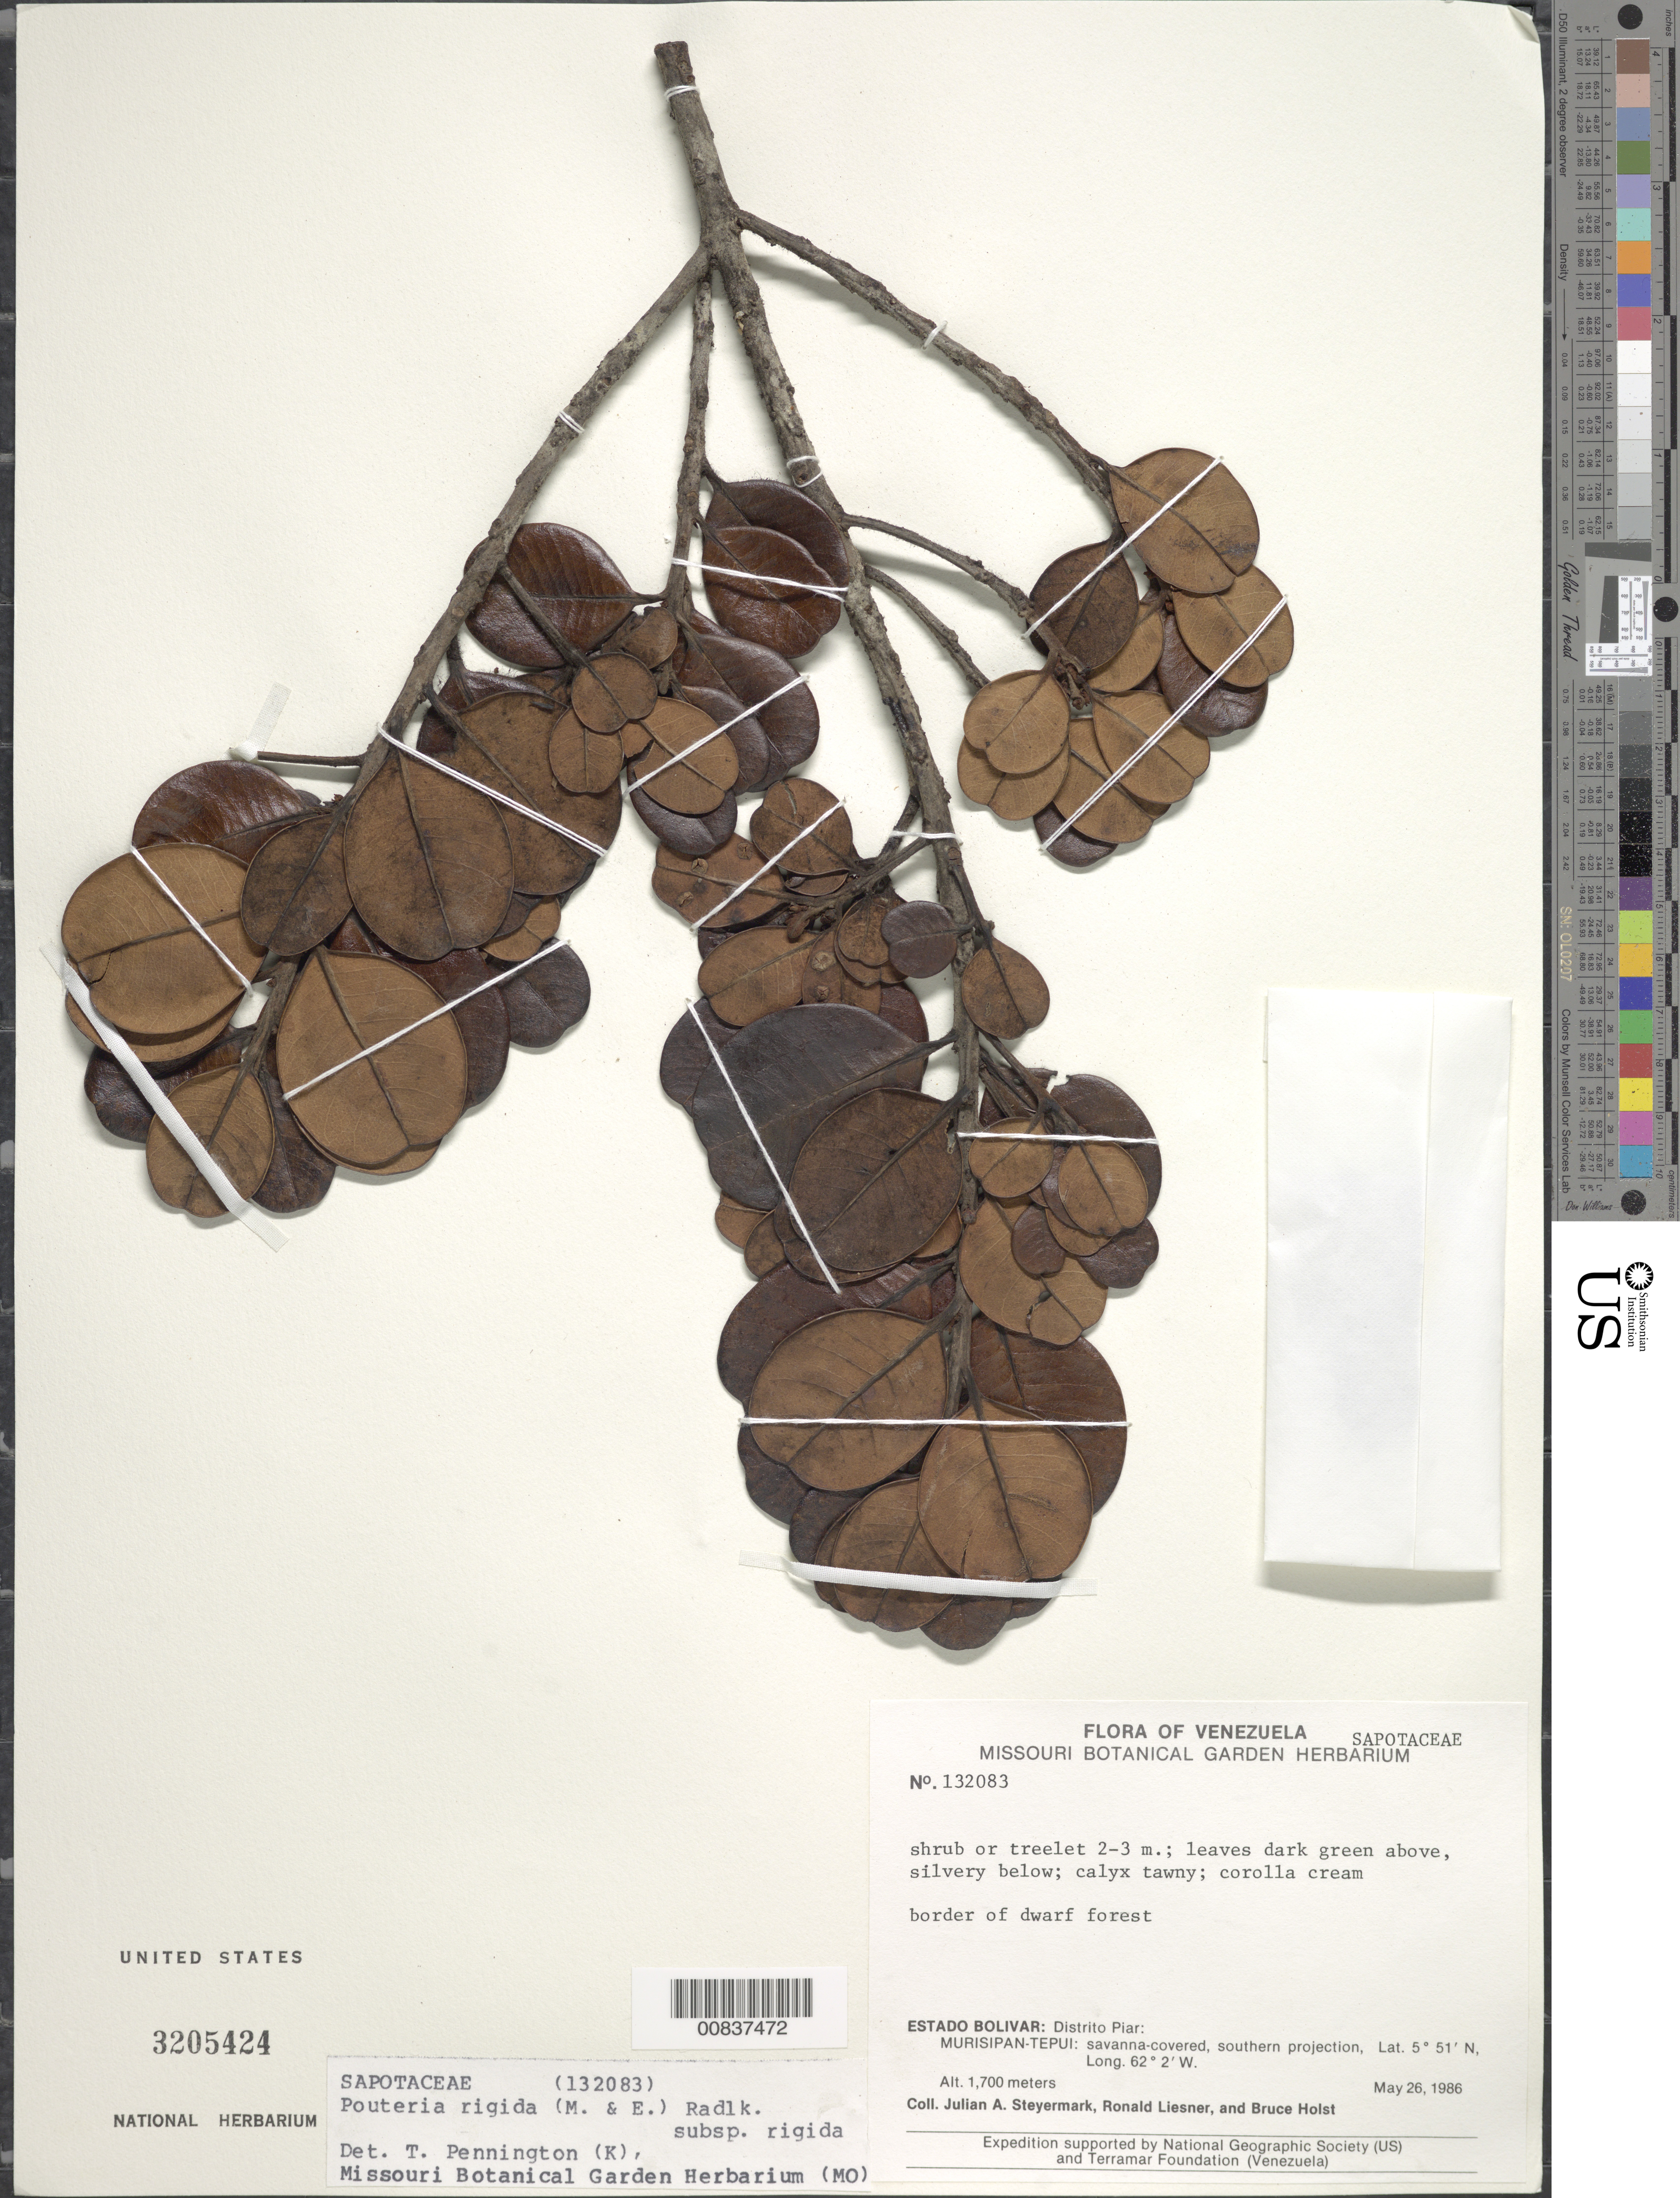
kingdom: Plantae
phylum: Tracheophyta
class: Magnoliopsida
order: Ericales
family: Sapotaceae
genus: Pouteria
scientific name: Pouteria rigida subsp. rigida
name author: (Mart. & Eichler) Radlk.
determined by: Pennington, T. D., (K)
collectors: J. Steyermark, R. L. Liesner & B. Holst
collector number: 132083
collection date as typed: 26-May-86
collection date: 1986-05-26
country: Venezuela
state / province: Bolívar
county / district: Piar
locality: Murisipan-tepuí, southern projection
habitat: Savanna, border of dwarf forest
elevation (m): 1700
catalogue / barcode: US 3205424